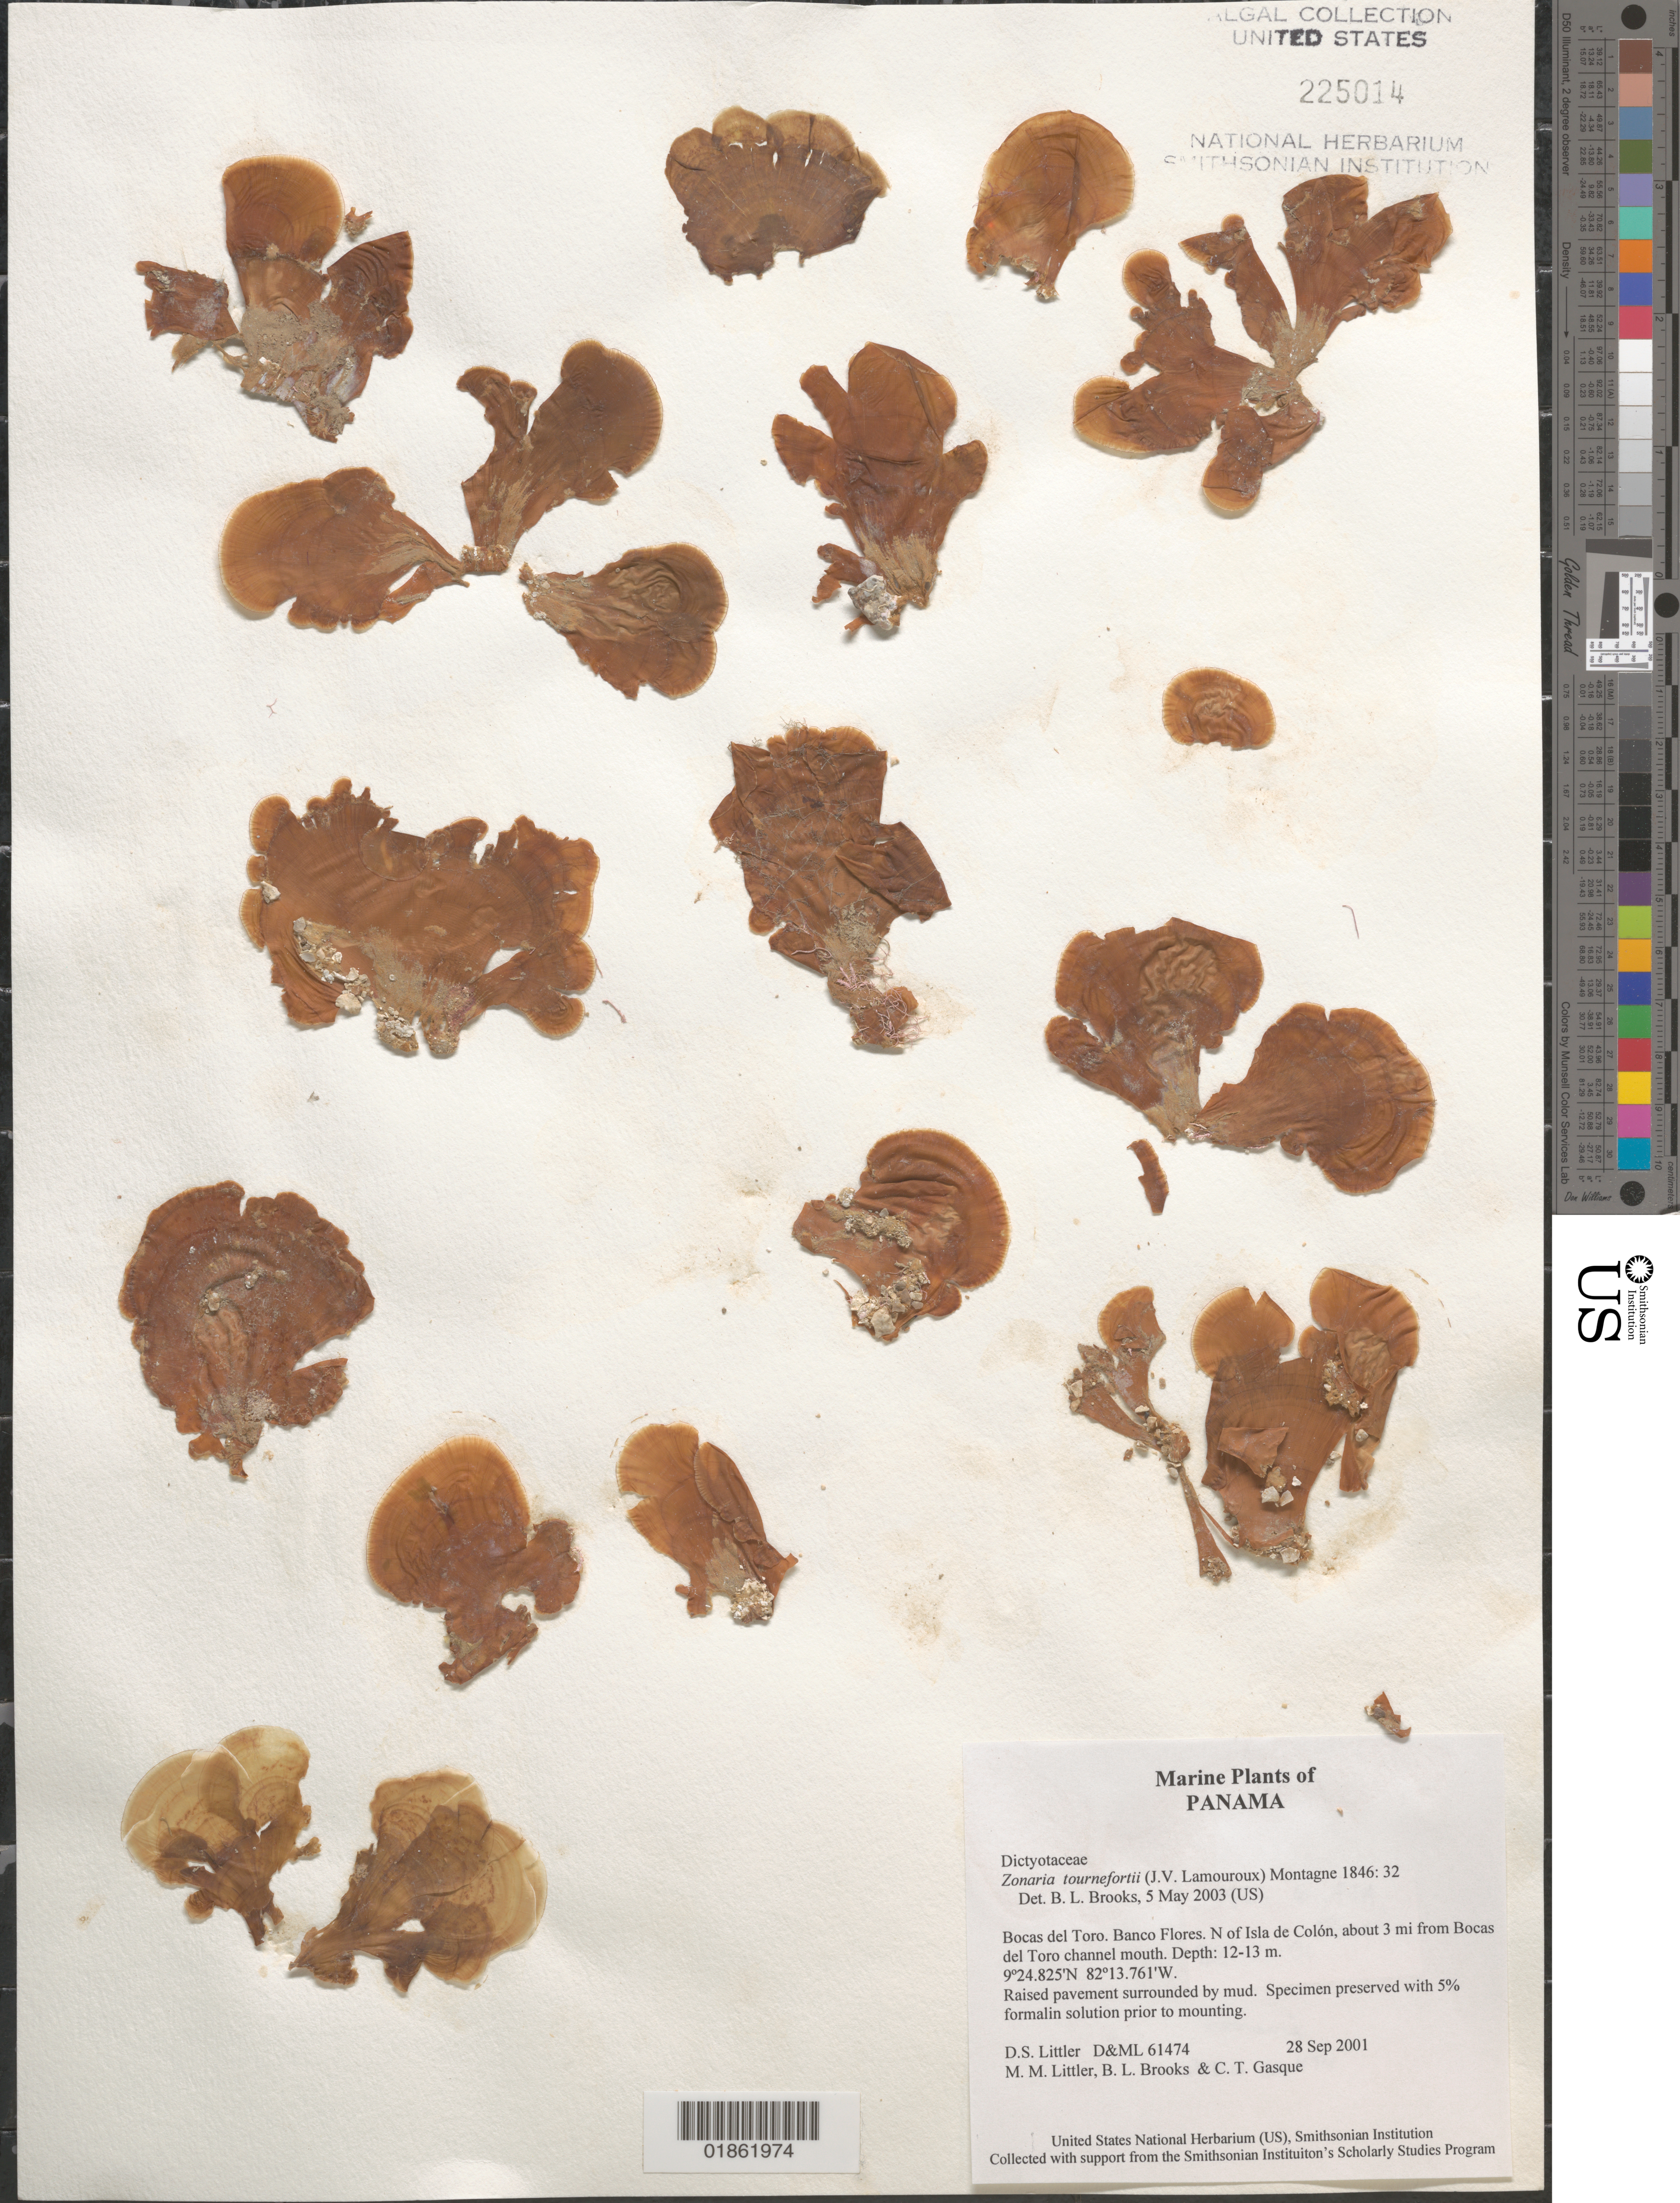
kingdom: Chromista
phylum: Ochrophyta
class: Phaeophyceae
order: Dictyotales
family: Dictyotaceae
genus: Zonaria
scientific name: Zonaria sp.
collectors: D. S. Littler, M. M. Littler & C. Gasque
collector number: D&ML 61474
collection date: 2001-09-28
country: Panama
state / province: Bocas del Toro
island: Colón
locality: Isla Colón. Bocas del Toro. Banco Flores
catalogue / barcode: US 225014